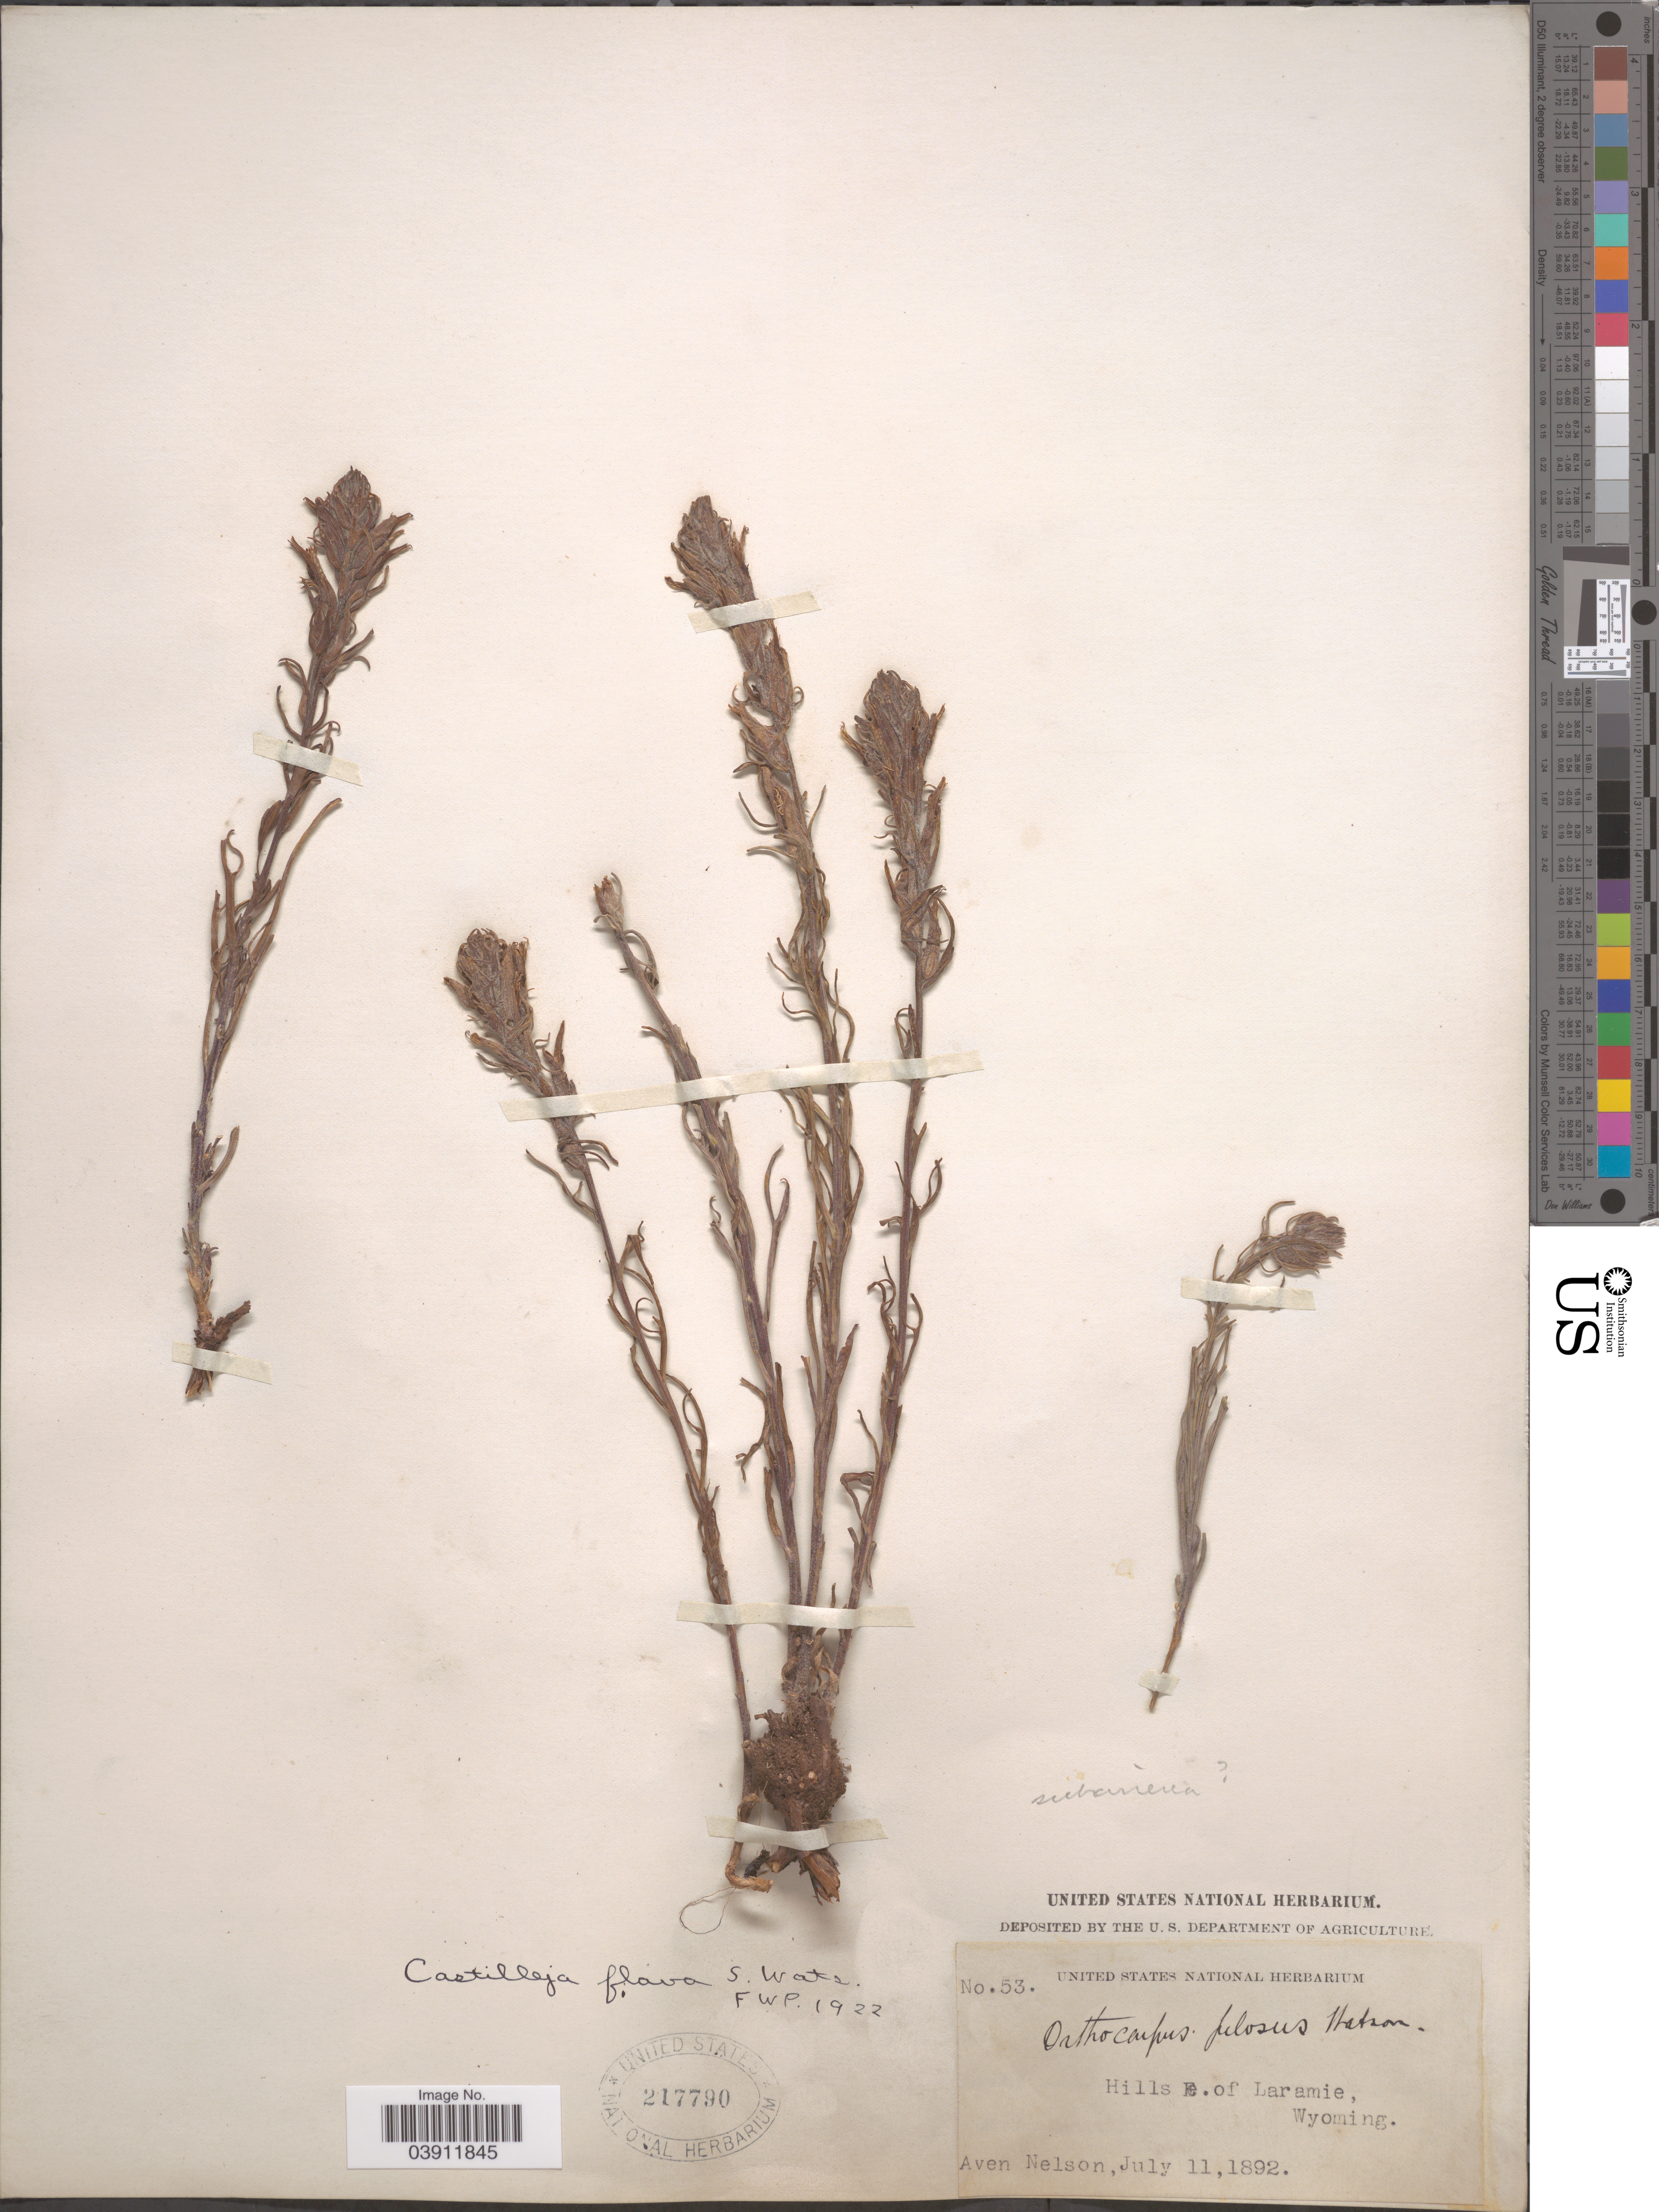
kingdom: Plantae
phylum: Tracheophyta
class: Magnoliopsida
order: Lamiales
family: Orobanchaceae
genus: Castilleja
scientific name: Castilleja flava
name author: S. Watson in C. King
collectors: A. Nelson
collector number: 53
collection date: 1892-07-11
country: United States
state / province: Wyoming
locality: Hills e. of Laramie.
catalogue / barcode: US 217790